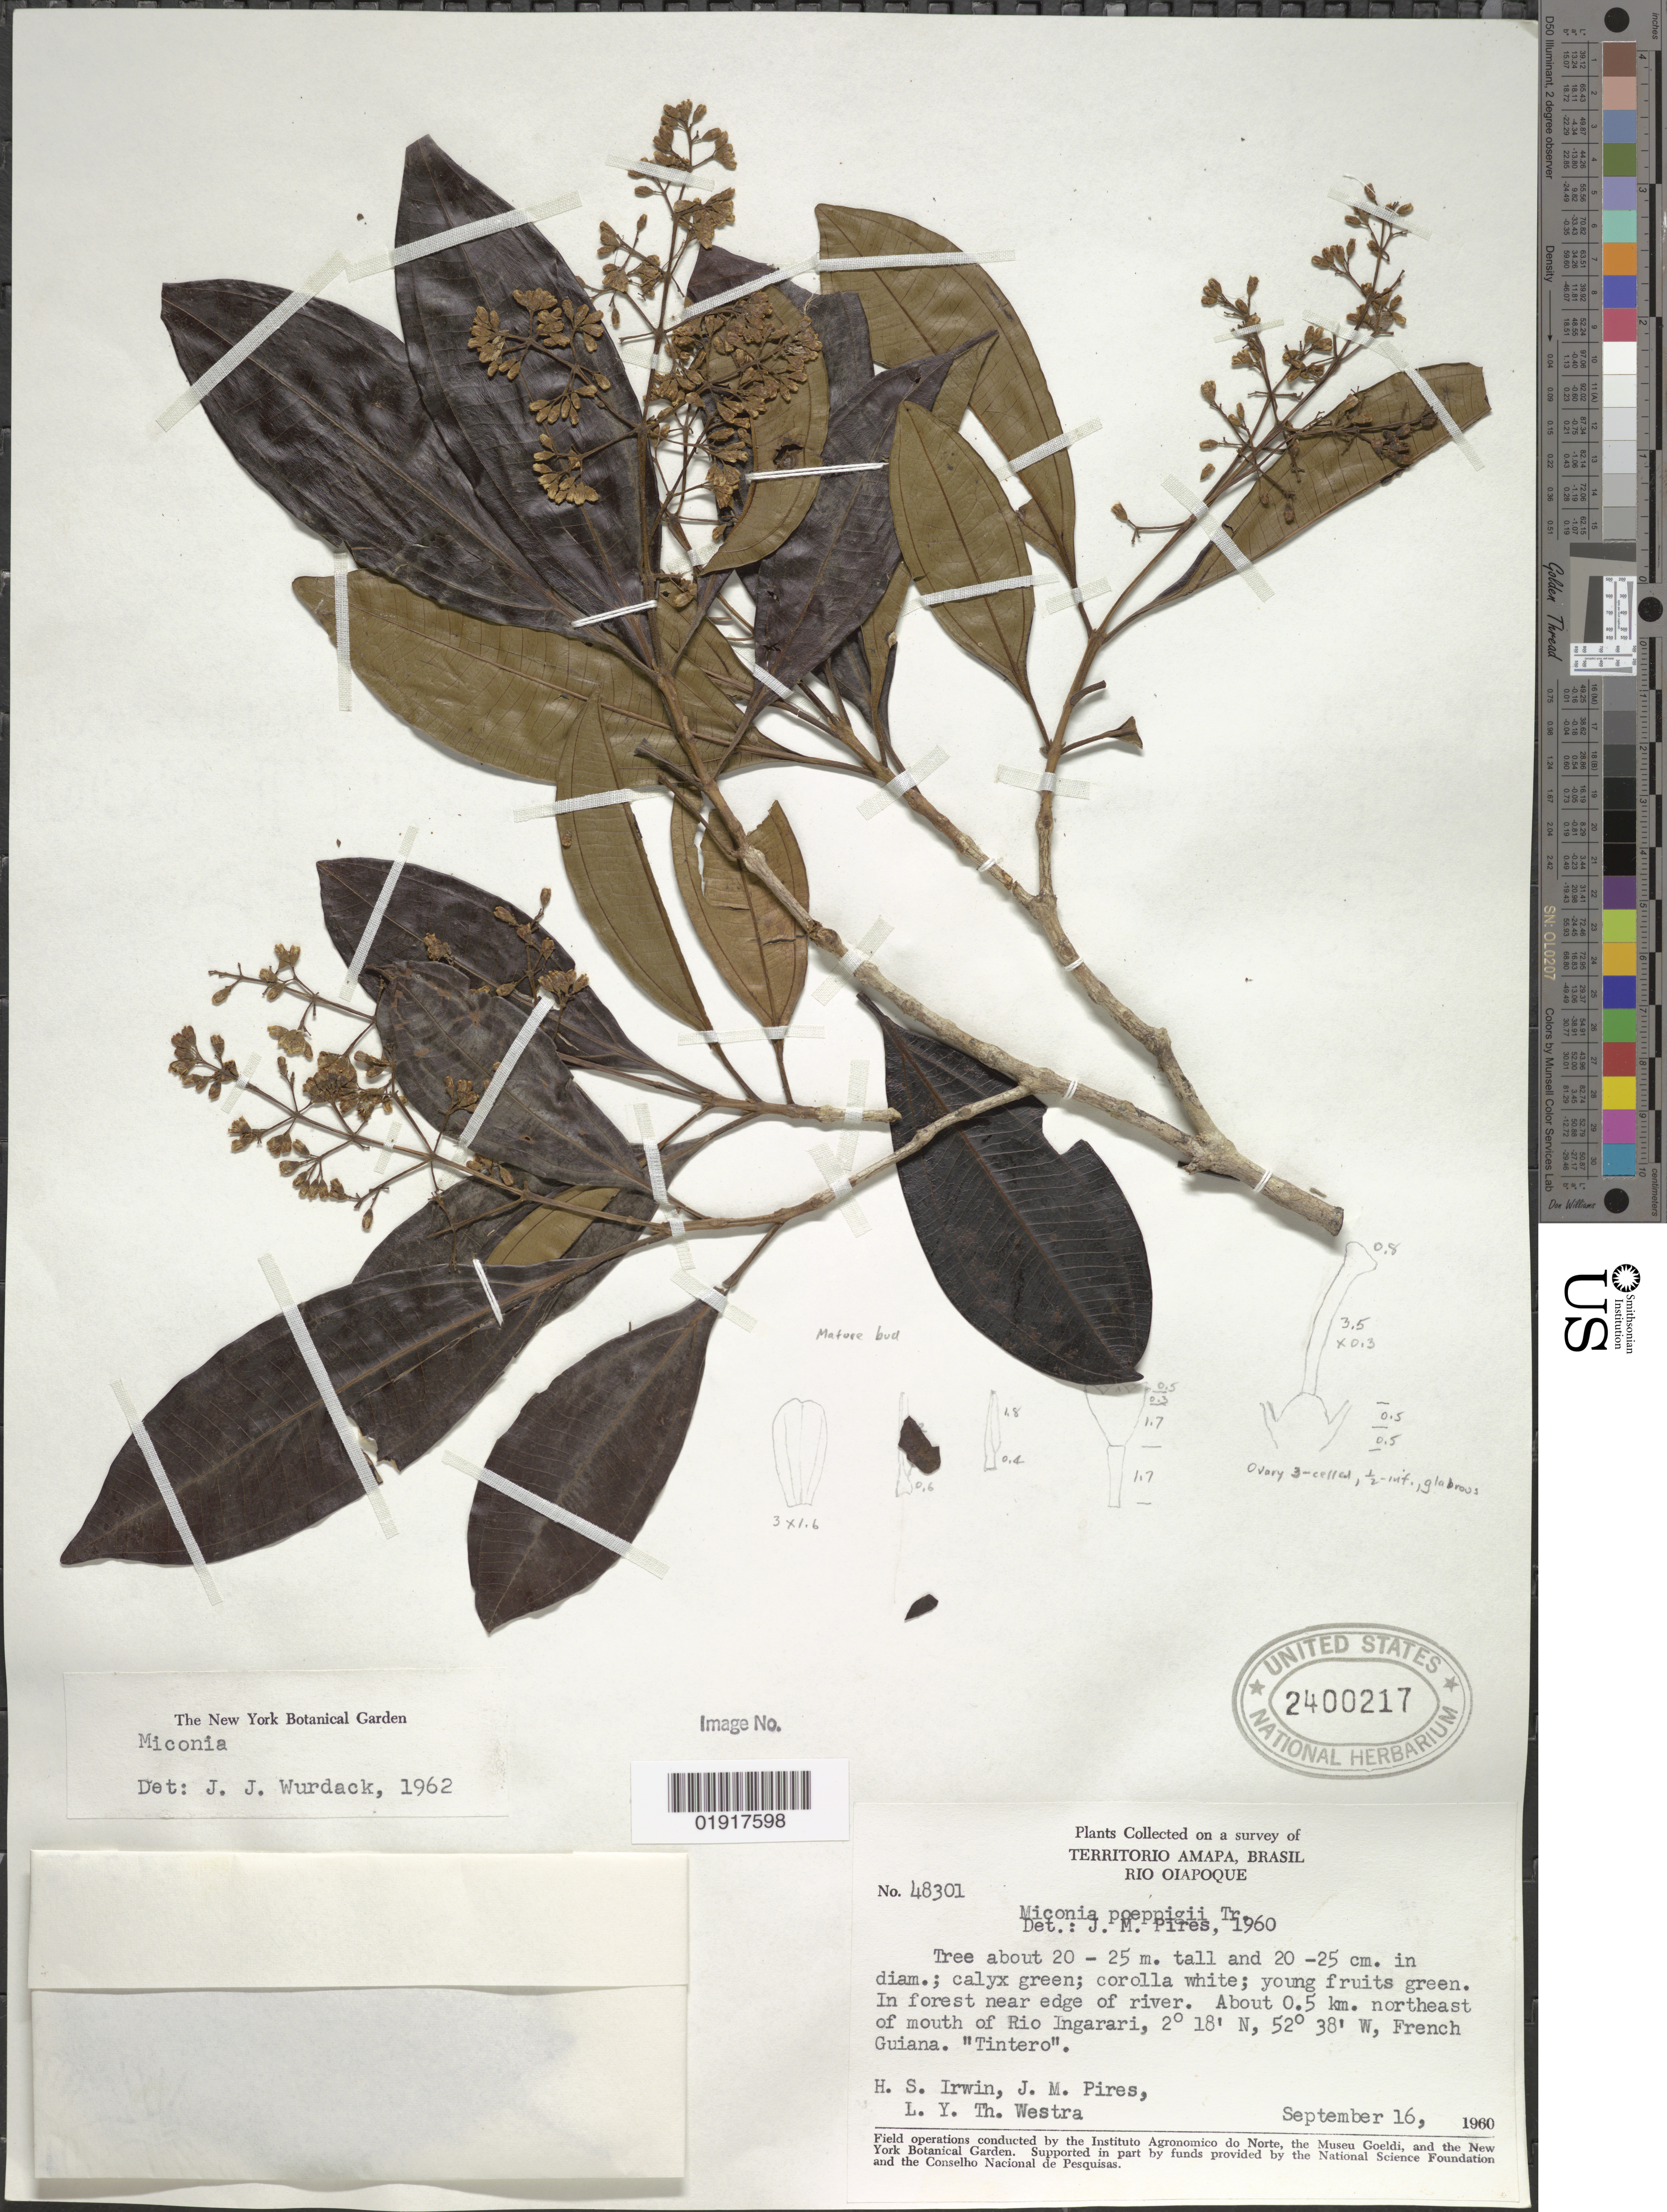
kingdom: Plantae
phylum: Tracheophyta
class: Magnoliopsida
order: Myrtales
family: Melastomataceae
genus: Miconia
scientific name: Miconia poeppigii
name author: Triana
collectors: H. Irwin, J. M. Pires & L. Y. T. Westra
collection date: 1960-09-16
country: French Guiana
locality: Rio Oiapoque. About 0,5 km northeast of mouth of Rio Ingarari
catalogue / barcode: US 2400217